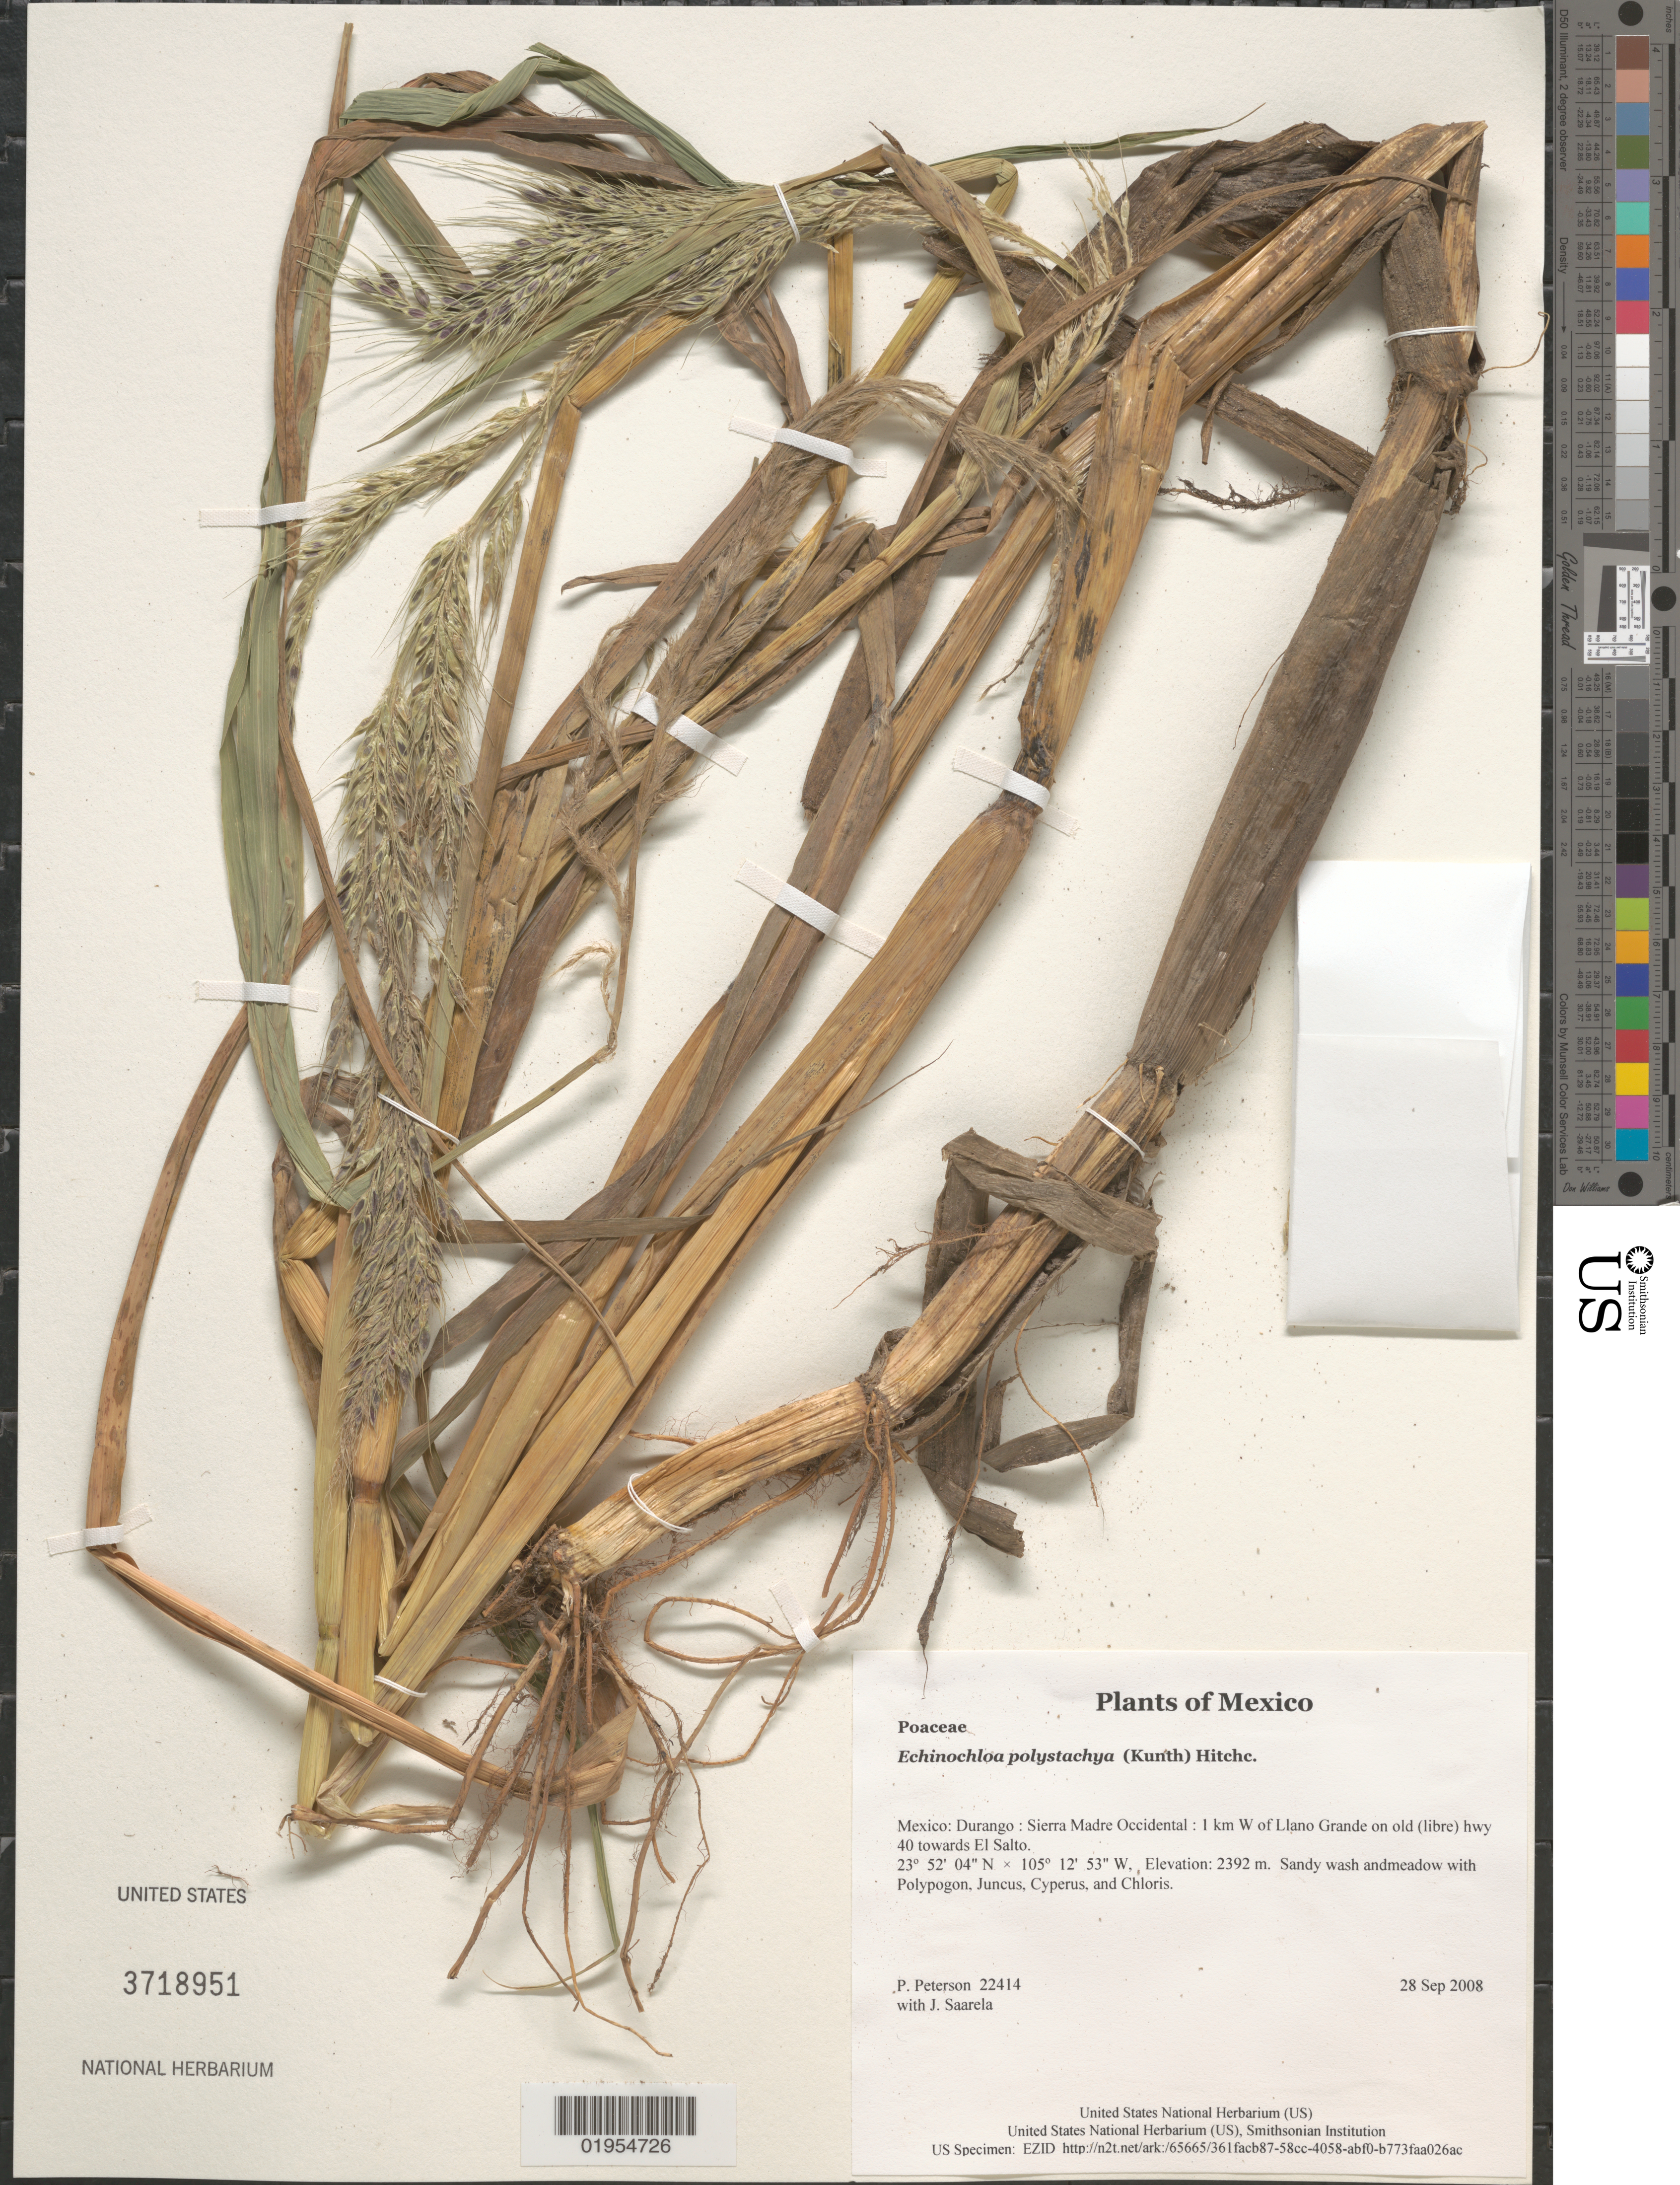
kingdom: Plantae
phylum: Tracheophyta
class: Liliopsida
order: Poales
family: Poaceae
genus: Echinochloa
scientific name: Echinochloa polystachya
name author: (Kunth) Hitchc.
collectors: P. M. Peterson & J. Saarela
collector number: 22414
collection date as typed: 28 Sep 2008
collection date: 2008-09-28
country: Mexico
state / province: Durango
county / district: Sierra Madre Occidental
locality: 1 km W of Llano Grande on old (libre) hwy 40 towards El Salto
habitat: Sandy wash andmeadow with Polypogon, Juncus, Cyperus, and Chloris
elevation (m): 2392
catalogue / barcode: US 3718951